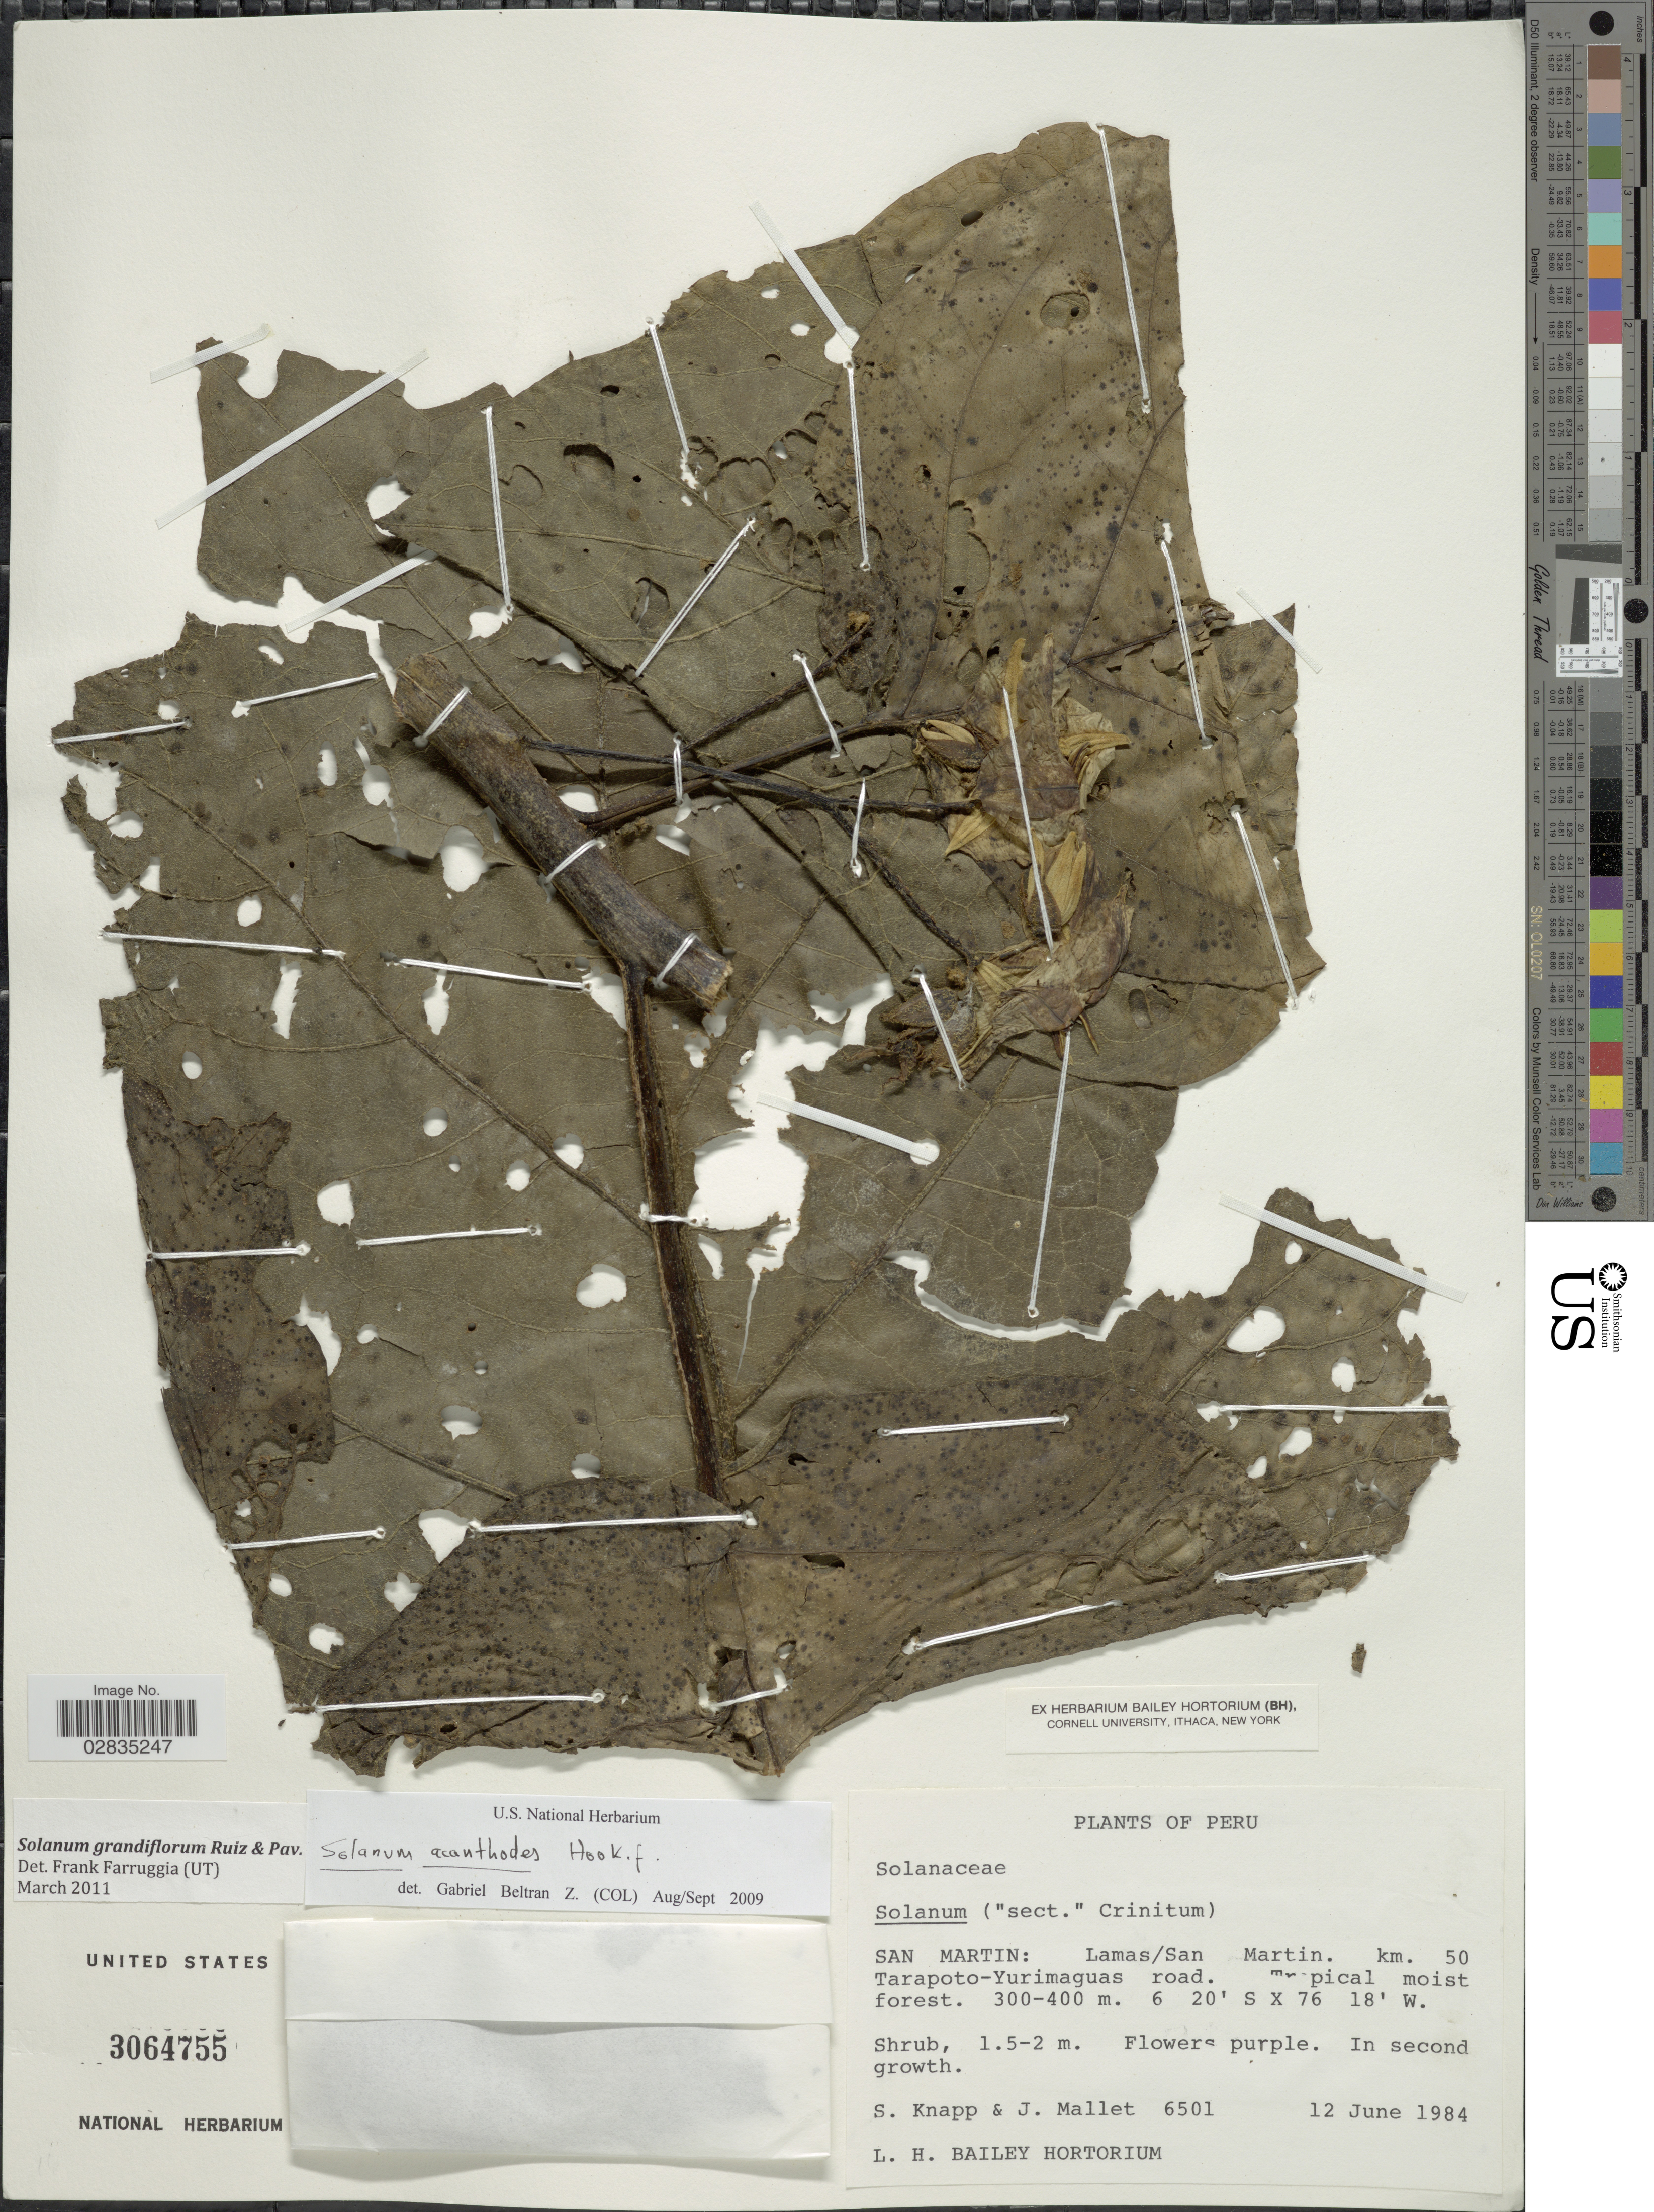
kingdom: Plantae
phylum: Tracheophyta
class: Magnoliopsida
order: Solanales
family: Solanaceae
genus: Solanum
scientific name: Solanum acanthodes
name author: Hook. f.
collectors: S. Knapp & J. Mallet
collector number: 6501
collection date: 1984-06-12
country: Peru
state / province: San Martín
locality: Lamas/San Martin. km. 50 Taraopoto-Yurimaguas road road.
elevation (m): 300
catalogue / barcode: US 3064755